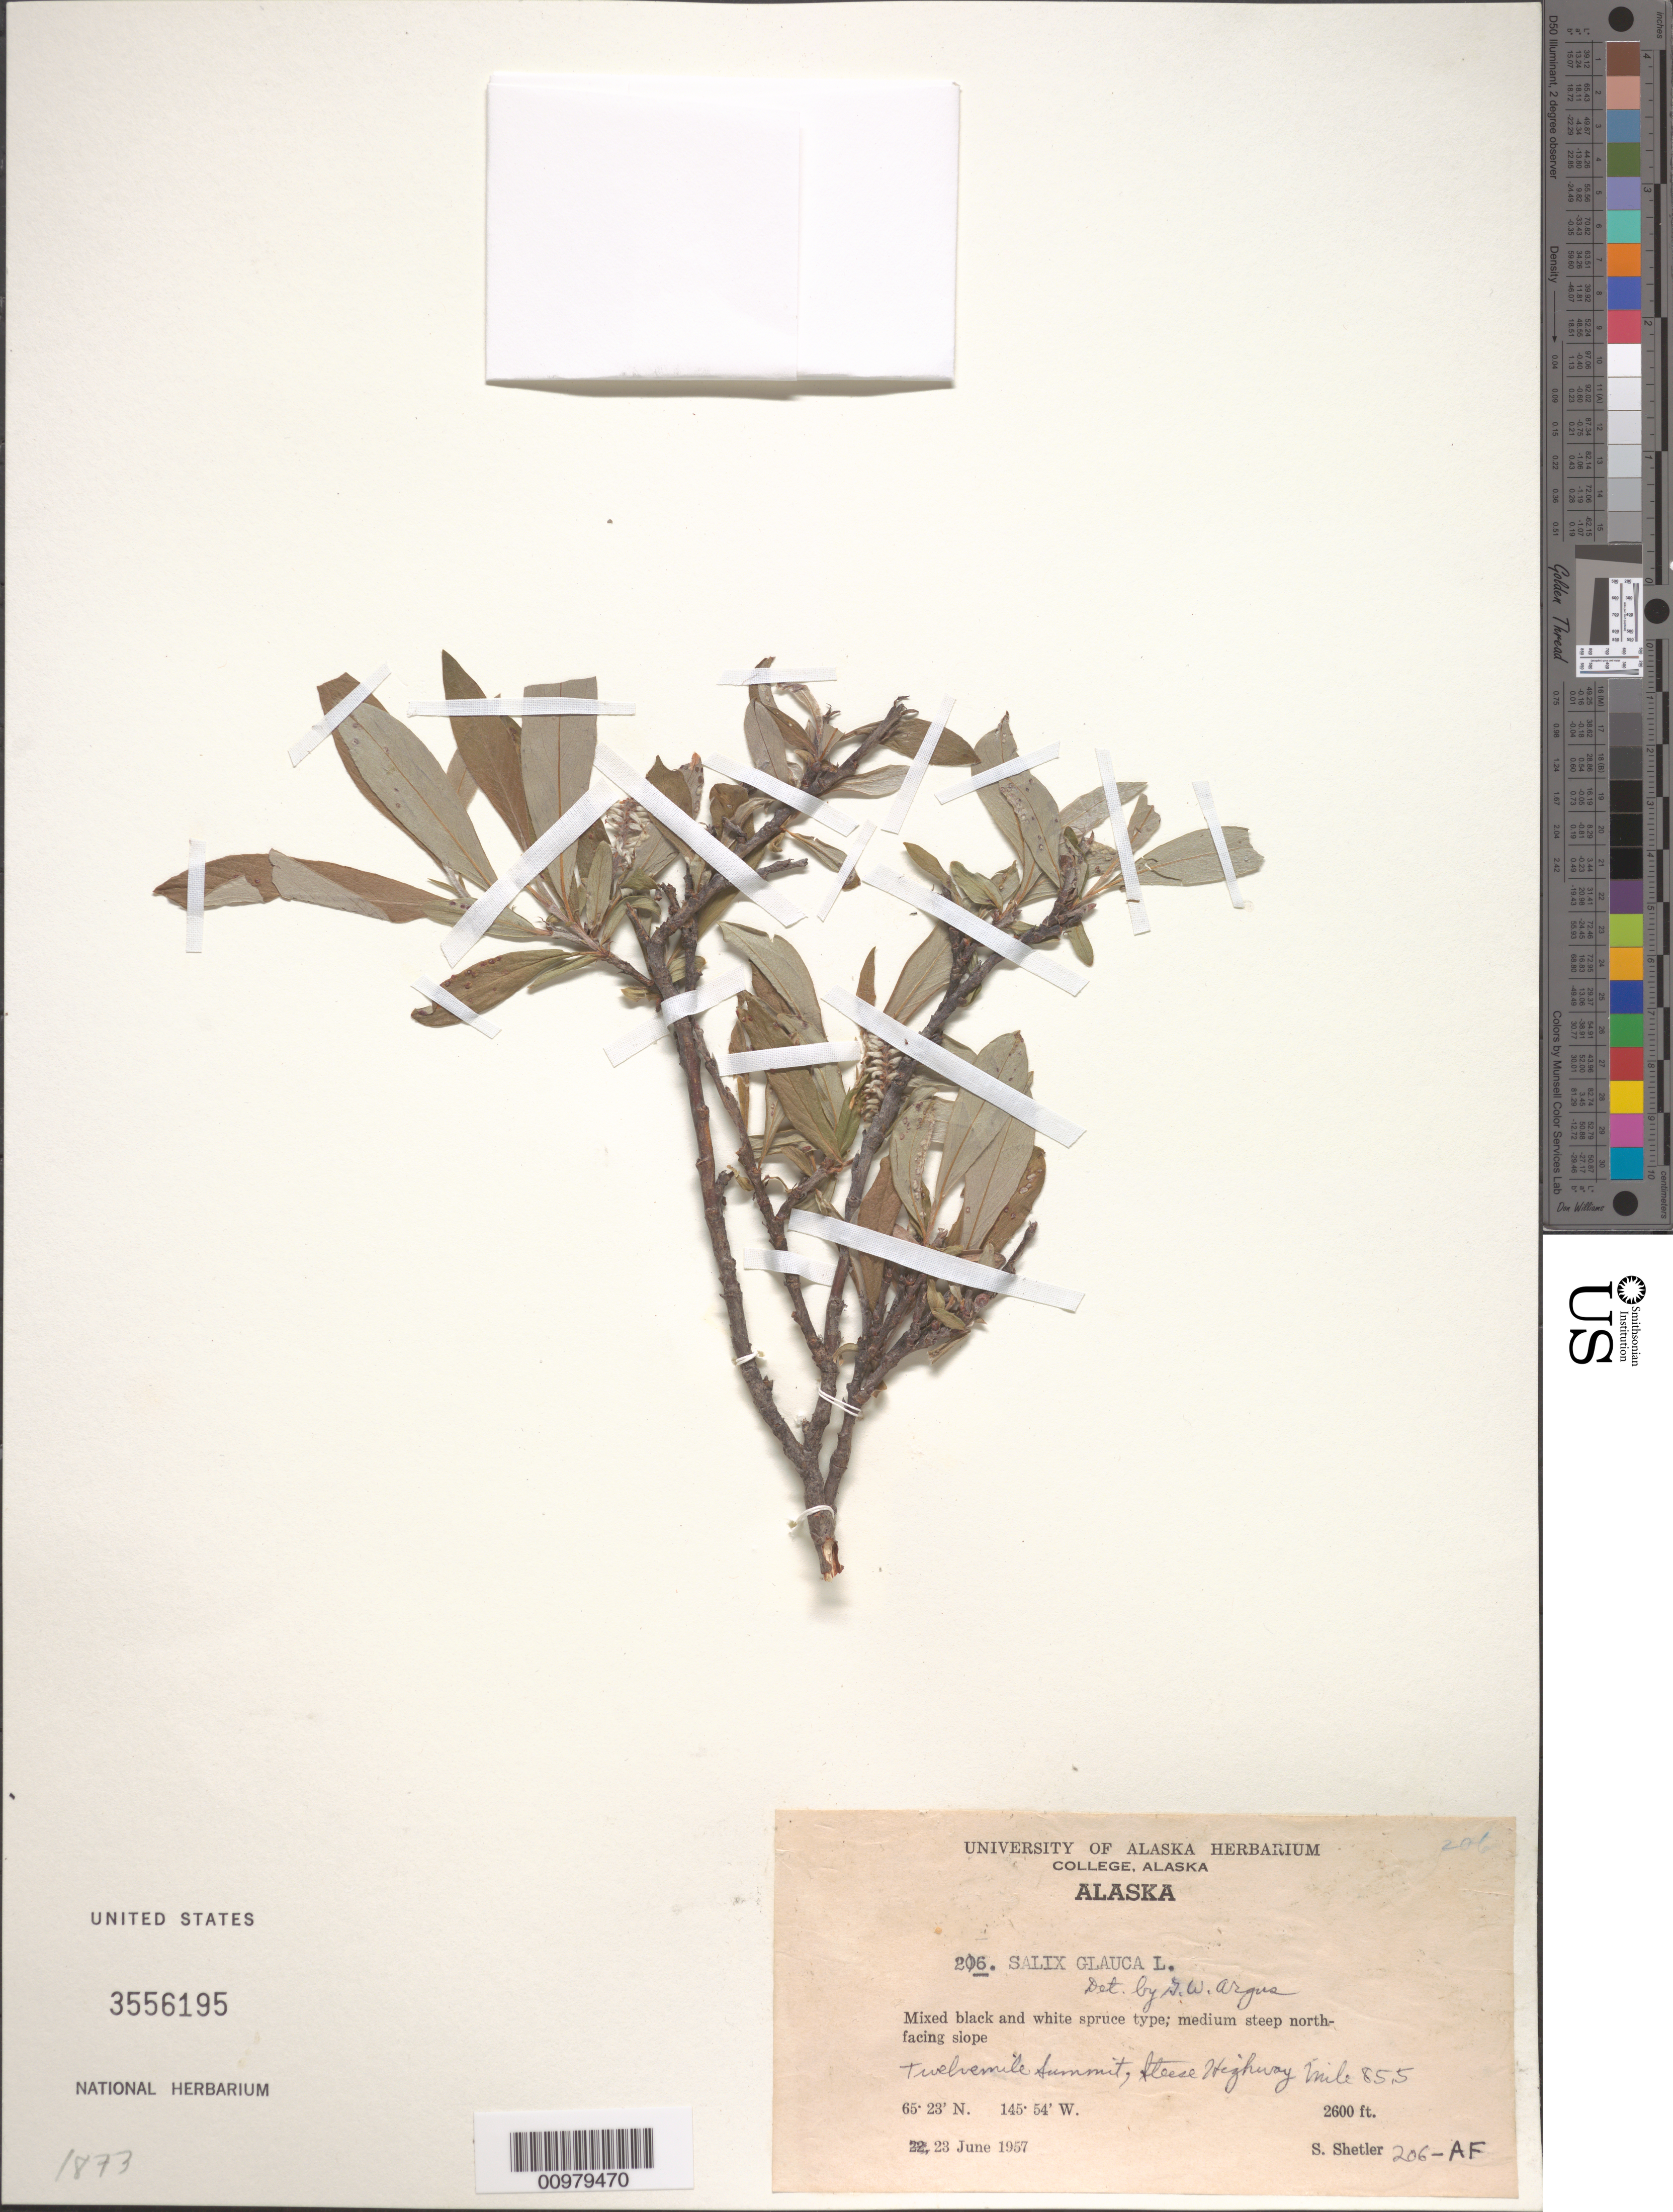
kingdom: Plantae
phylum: Tracheophyta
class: Magnoliopsida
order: Malpighiales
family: Salicaceae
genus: Salix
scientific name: Salix glauca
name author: L.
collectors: S. Shetler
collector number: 206-AF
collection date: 1957-06-23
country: United States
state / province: Alaska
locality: Medium steep north-facing slope. Twelvemile summit, Steese Highway Mile 855.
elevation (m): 792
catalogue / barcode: US 3556195